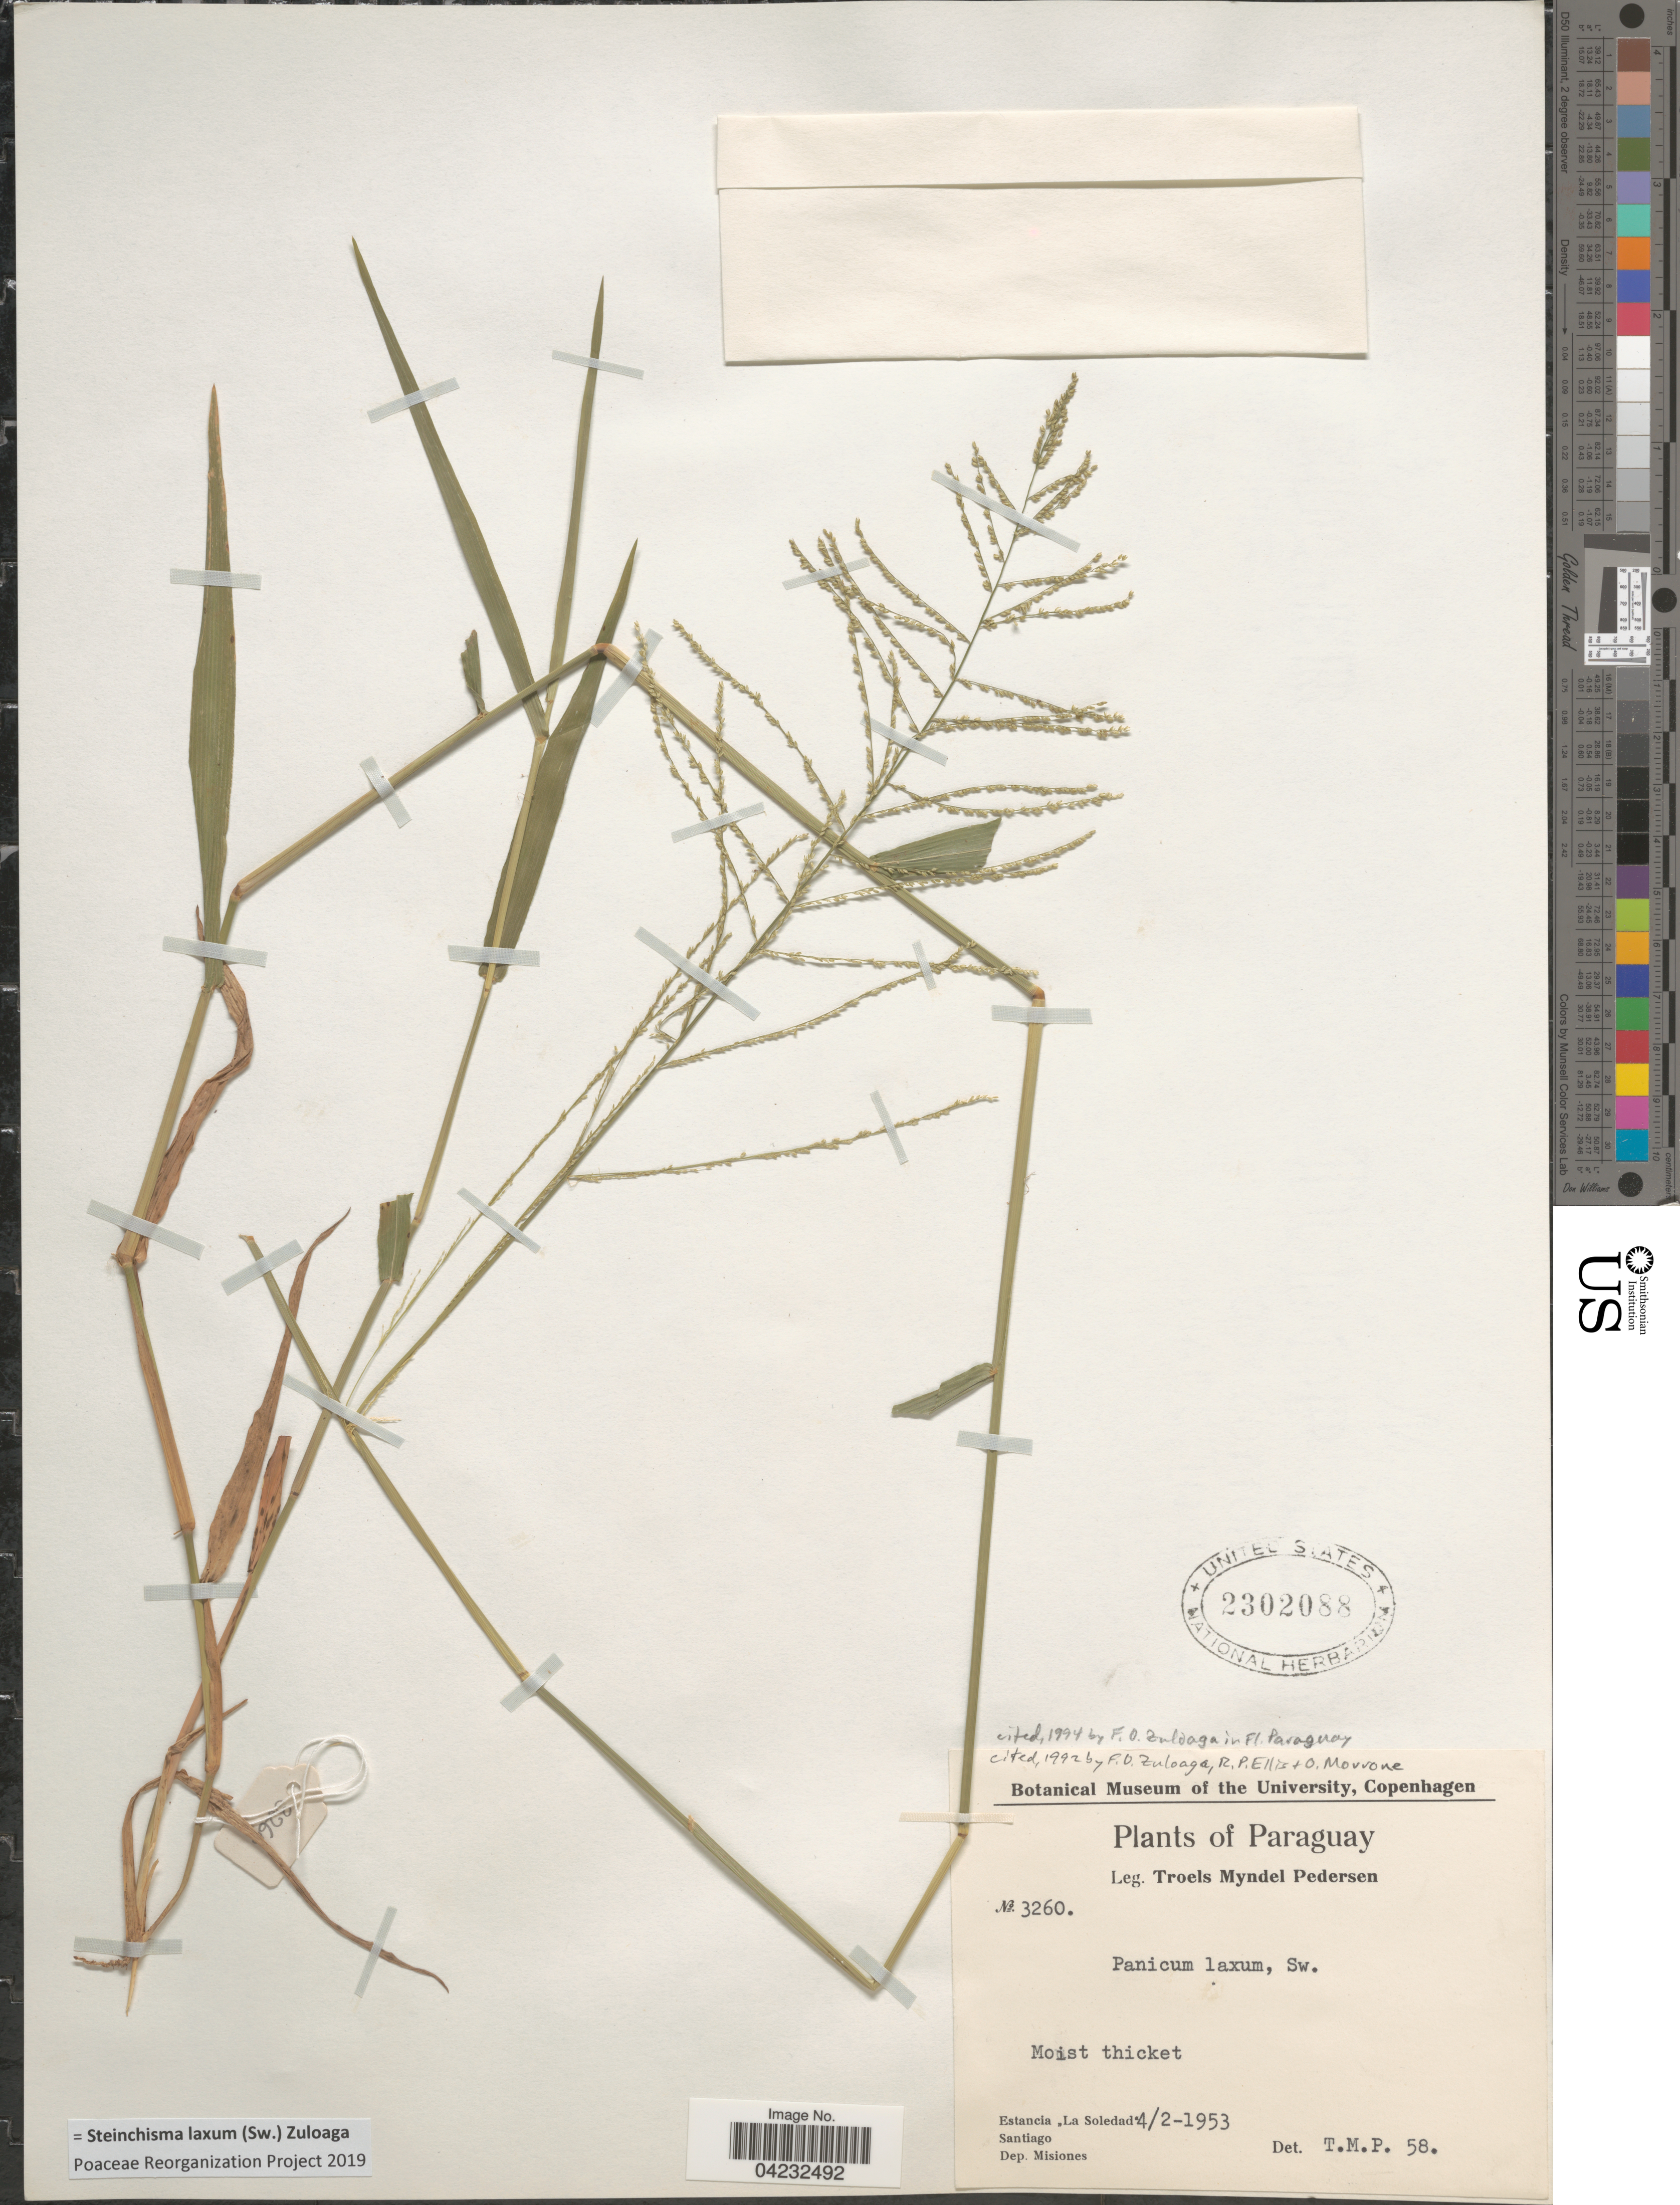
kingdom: Plantae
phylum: Tracheophyta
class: Liliopsida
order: Poales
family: Poaceae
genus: Steinchisma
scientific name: Steinchisma laxum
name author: (Sw.) Zuloaga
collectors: T. Pederson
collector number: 3260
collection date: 1953-02-04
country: Argentina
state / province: Misiones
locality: Moist thicket. Estancia "La Soledad". Santiago. Dep. Misiones.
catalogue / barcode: US 2302088